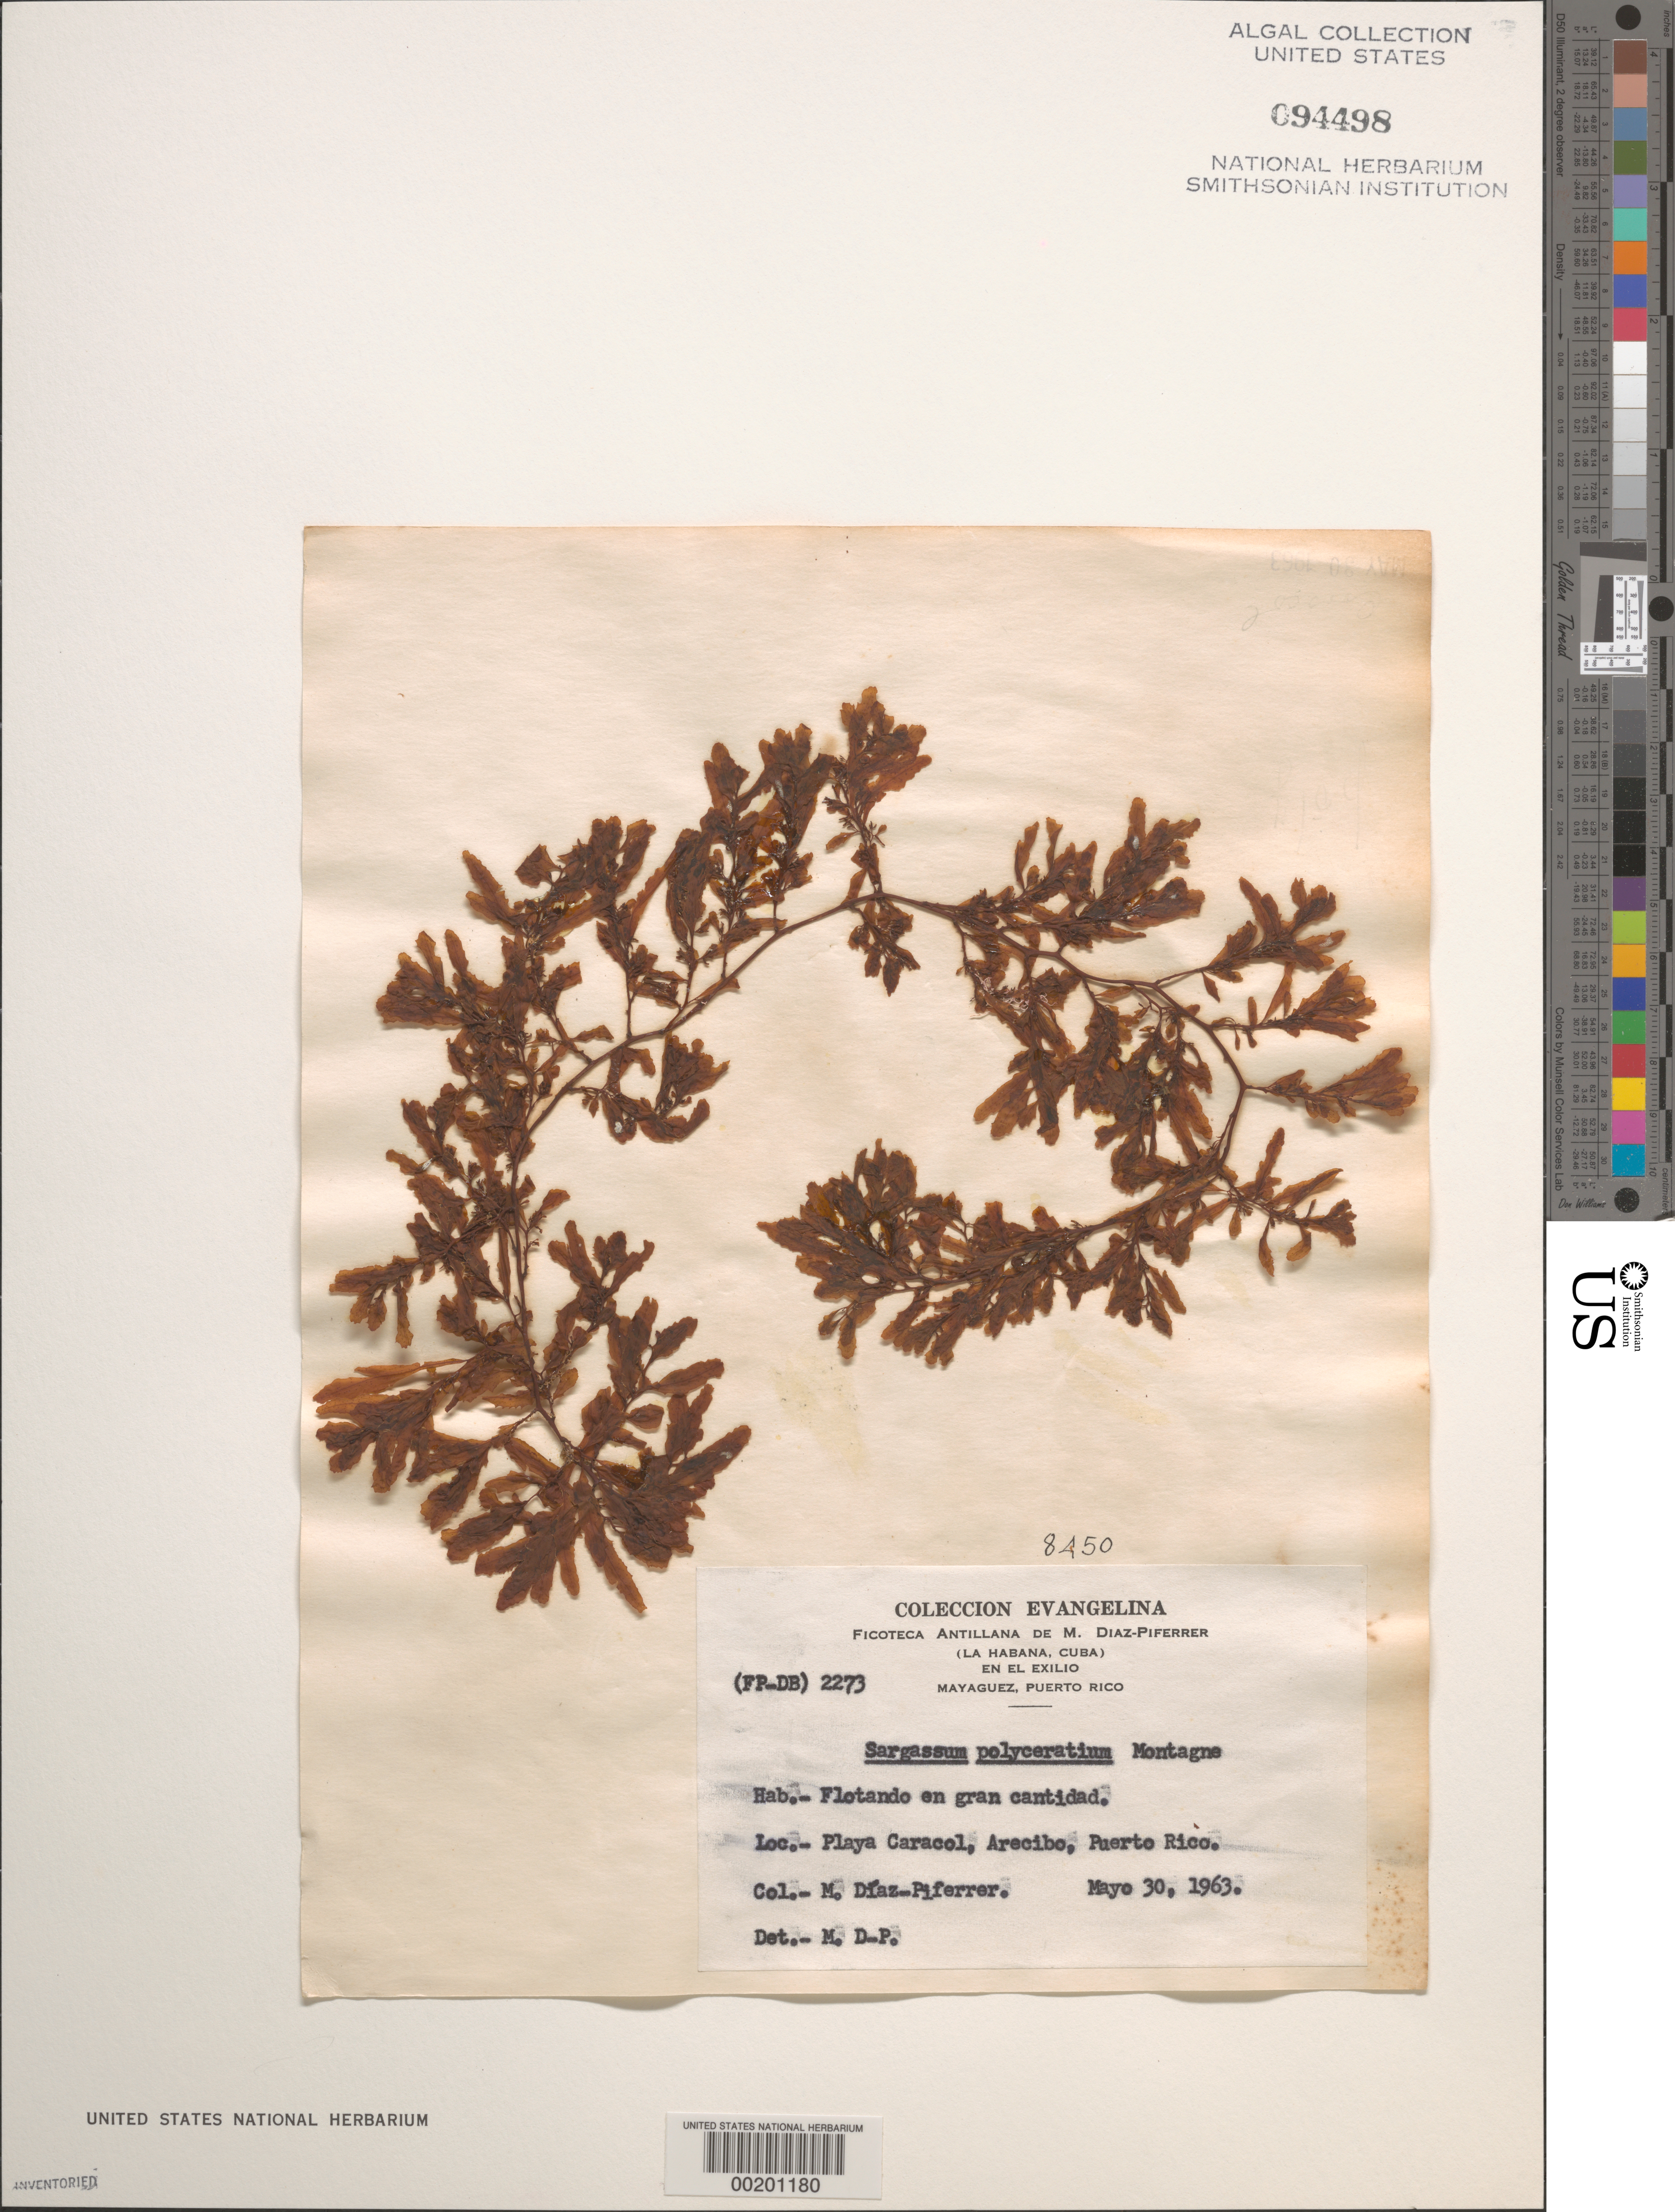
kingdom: Chromista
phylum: Ochrophyta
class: Phaeophyceae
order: Fucales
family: Sargassaceae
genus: Sargassum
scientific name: Sargassum polyceratium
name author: Mont.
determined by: Diaz-Piferrer, M.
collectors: M. Diaz-Piferrer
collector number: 8450 & (FP-DB) 2273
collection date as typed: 30 May 1963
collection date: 1963-05-30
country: Puerto Rico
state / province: Arecibo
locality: Playa Caracol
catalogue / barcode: US 94498